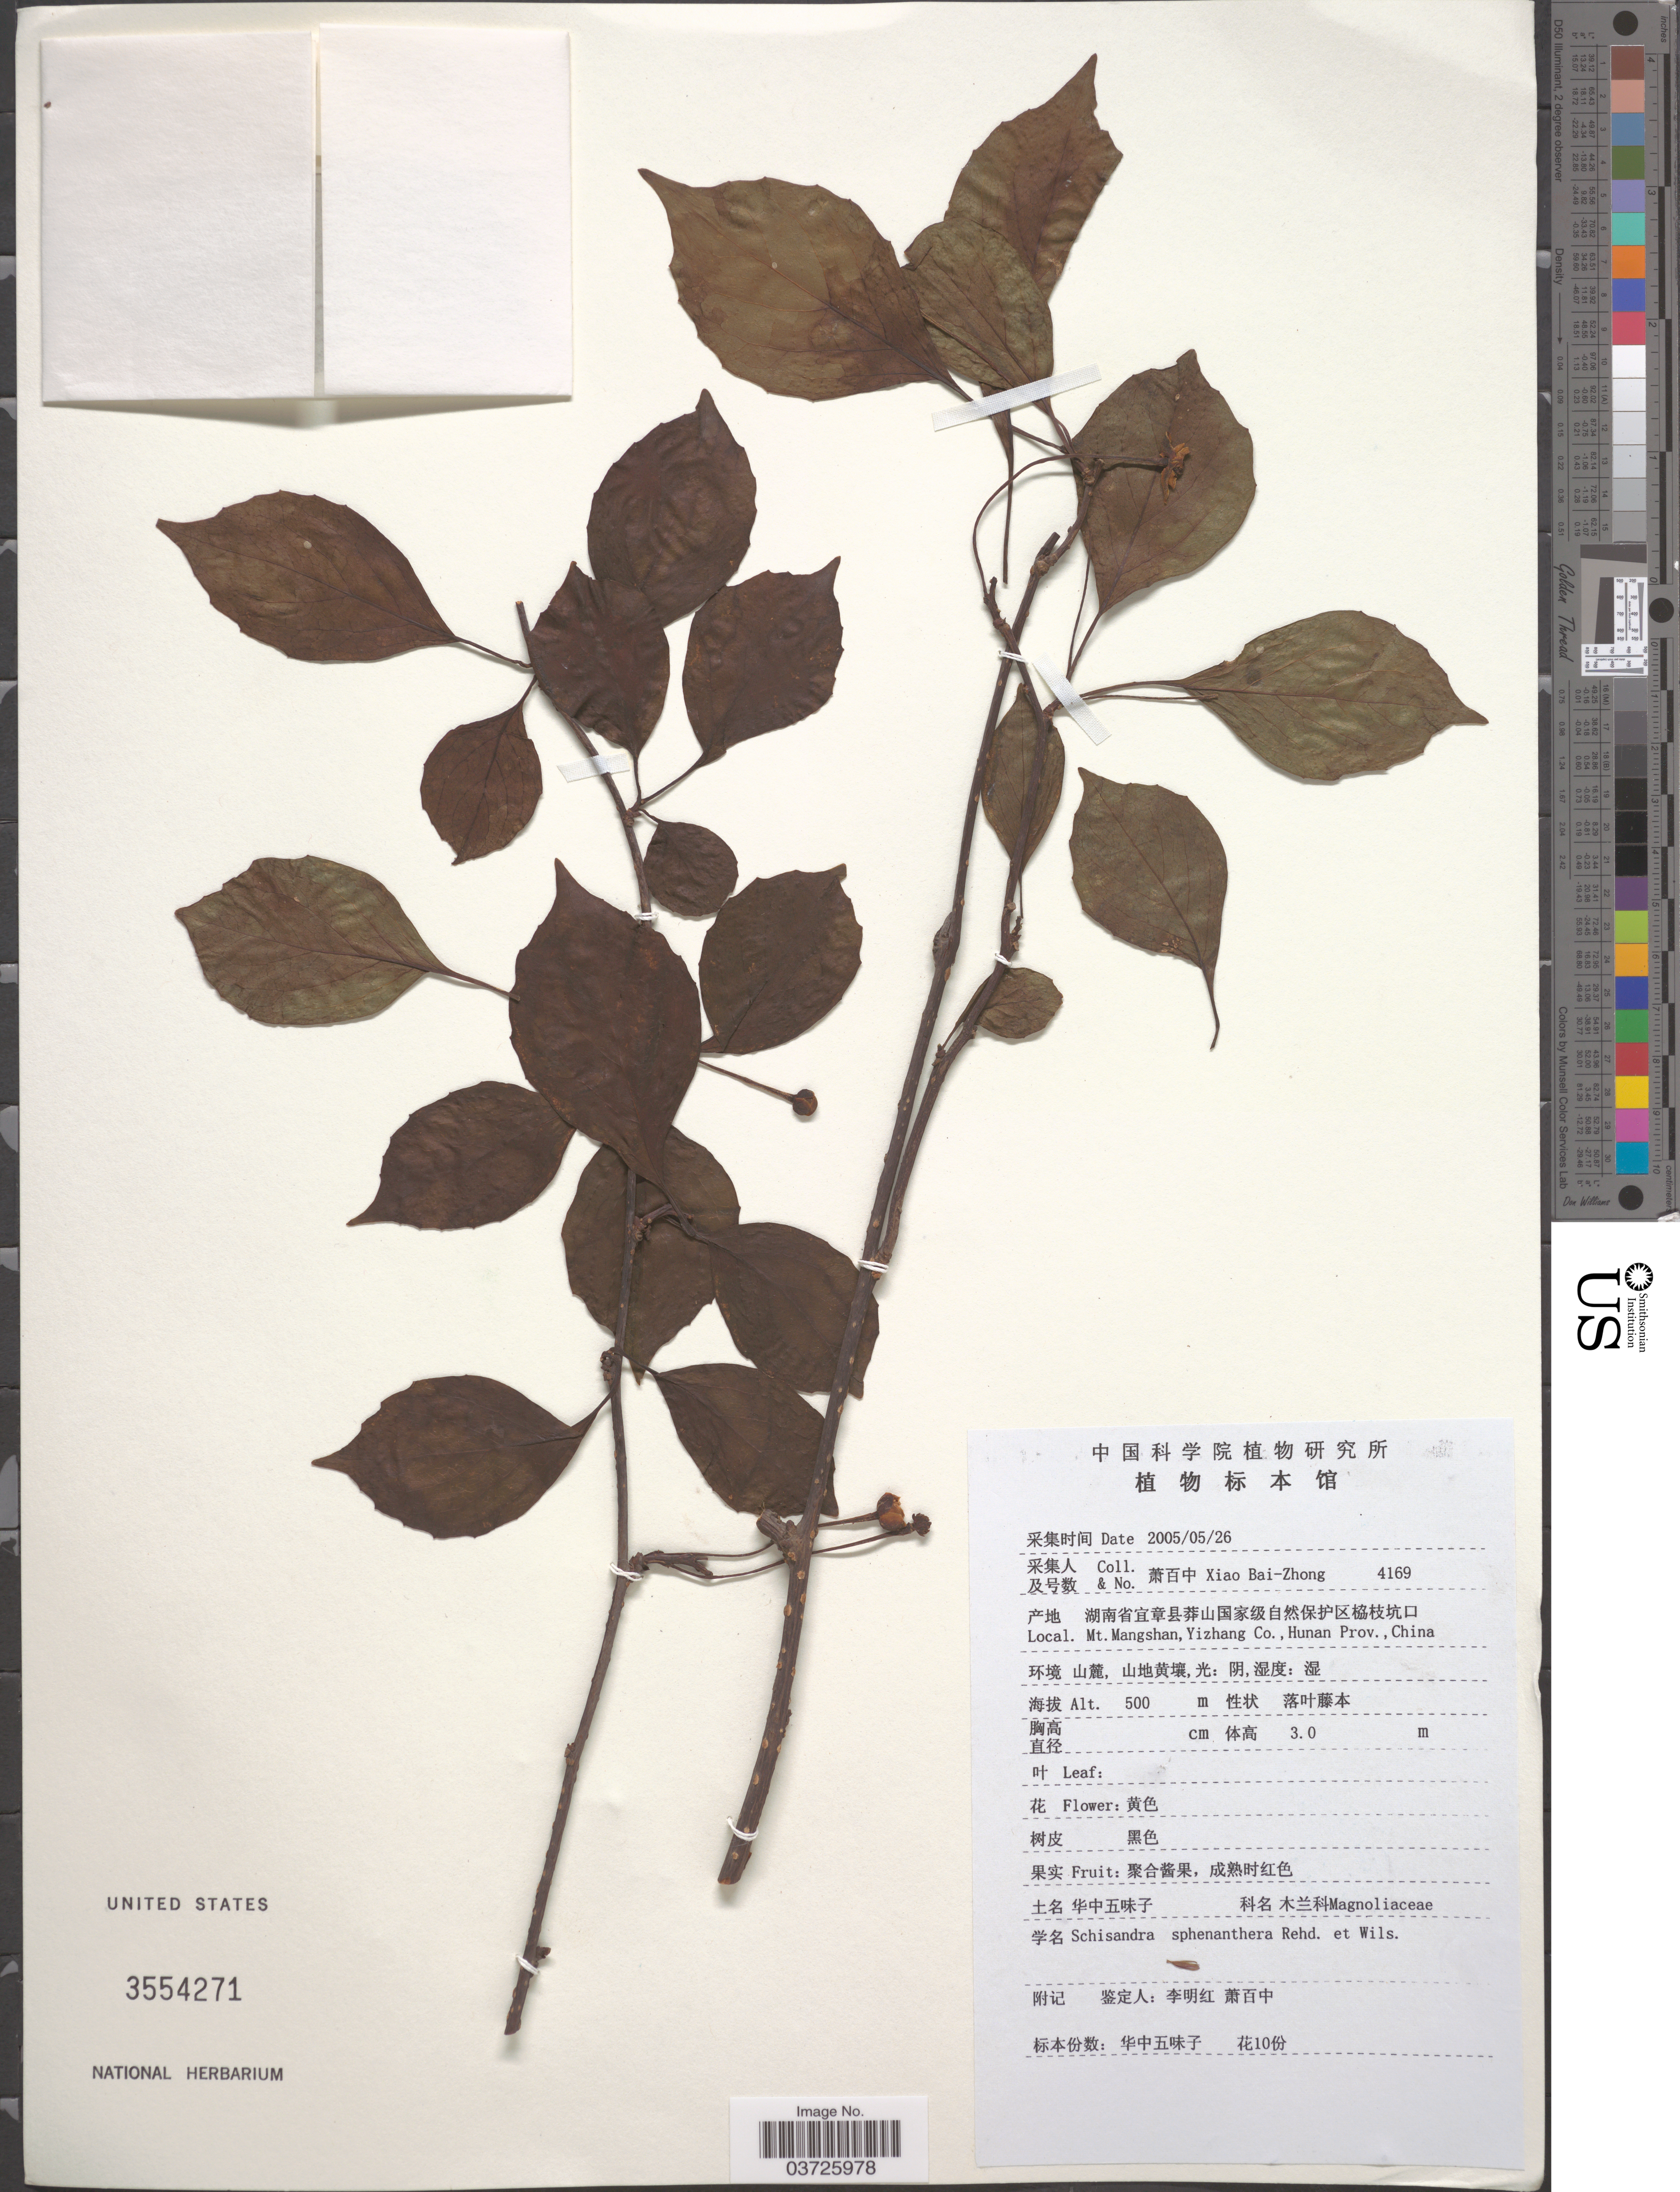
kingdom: Plantae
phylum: Tracheophyta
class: Magnoliopsida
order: Austrobaileyales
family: Schisandraceae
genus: Schisandra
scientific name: Schisandra elongata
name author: (Blume) Baill.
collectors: B. Z. Xiao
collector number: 4169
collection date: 2005-05-26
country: China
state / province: Hunan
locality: Mt. Mangshan, Yizhang Co.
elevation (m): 500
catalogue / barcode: US 3554271